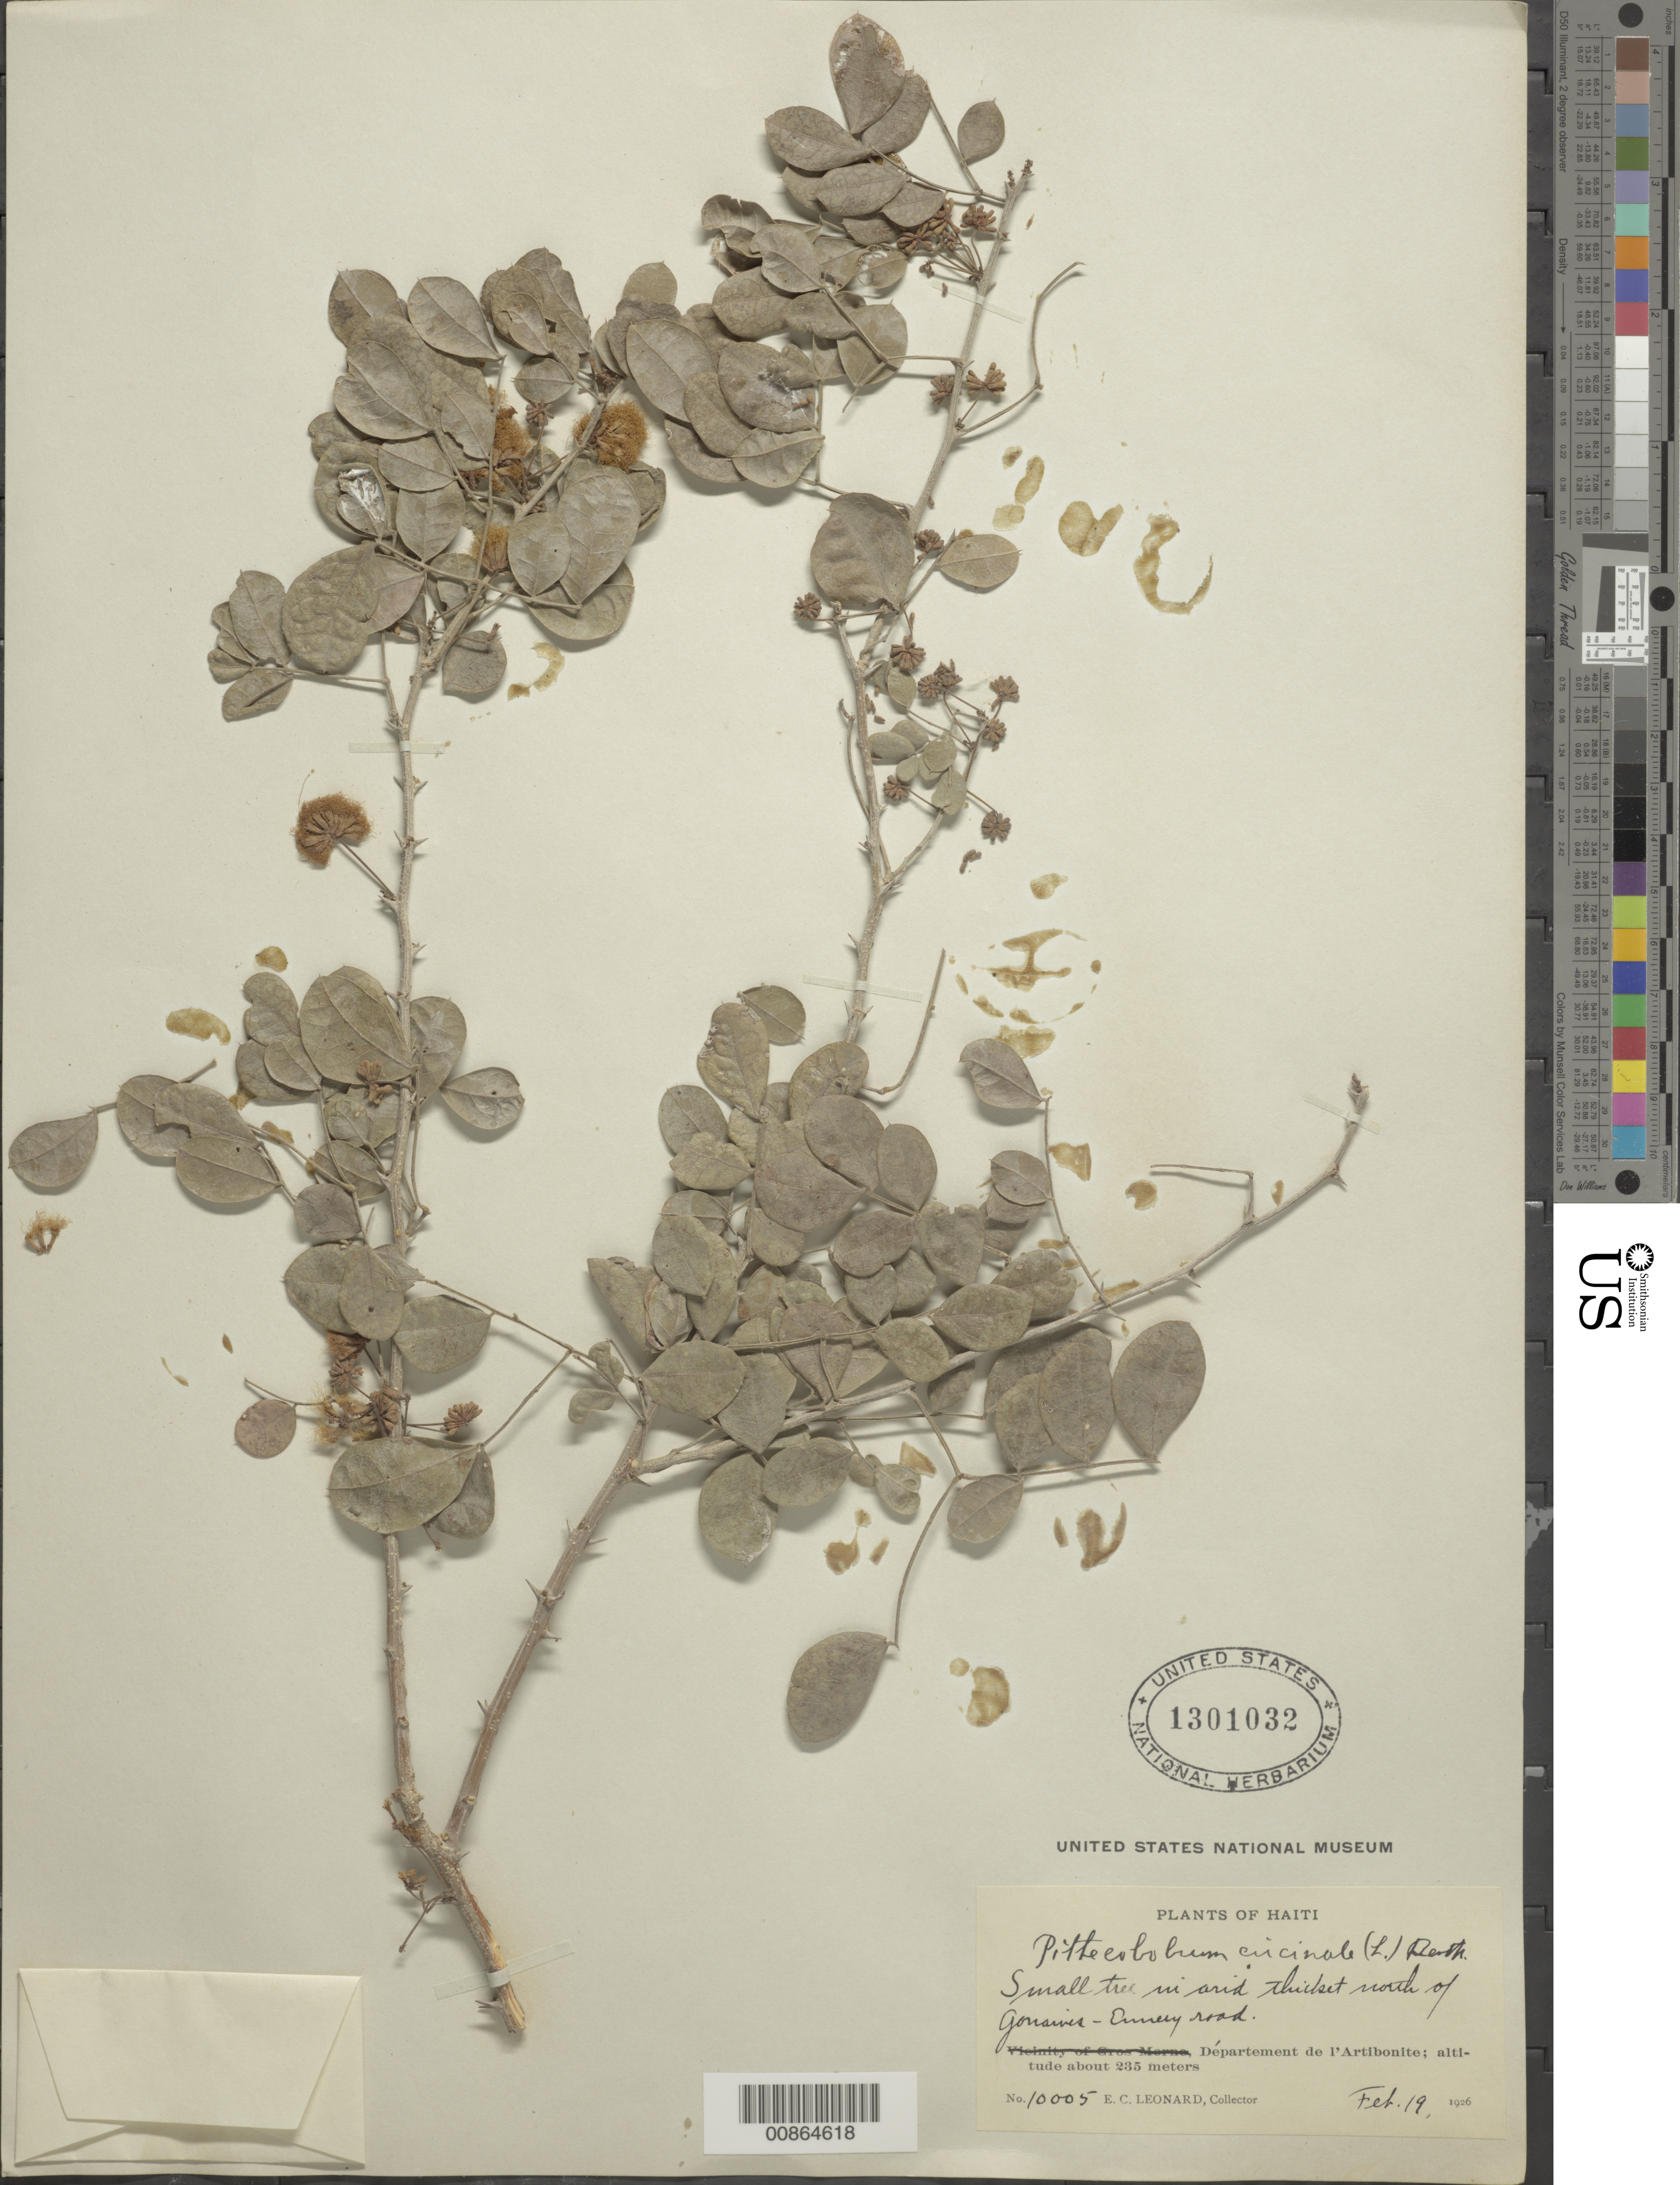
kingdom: Plantae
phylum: Tracheophyta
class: Magnoliopsida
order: Fabales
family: Fabaceae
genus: Pithecellobium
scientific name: Pithecellobium circinale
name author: (L.) Benth.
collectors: E. C. Leonard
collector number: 10005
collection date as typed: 19 Feb 1926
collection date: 1926-02-19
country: Haiti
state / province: Artibonite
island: Hispaniola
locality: North of Gonaives - Ennery road.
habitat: Arid thicket.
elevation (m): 235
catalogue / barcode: US 1301032